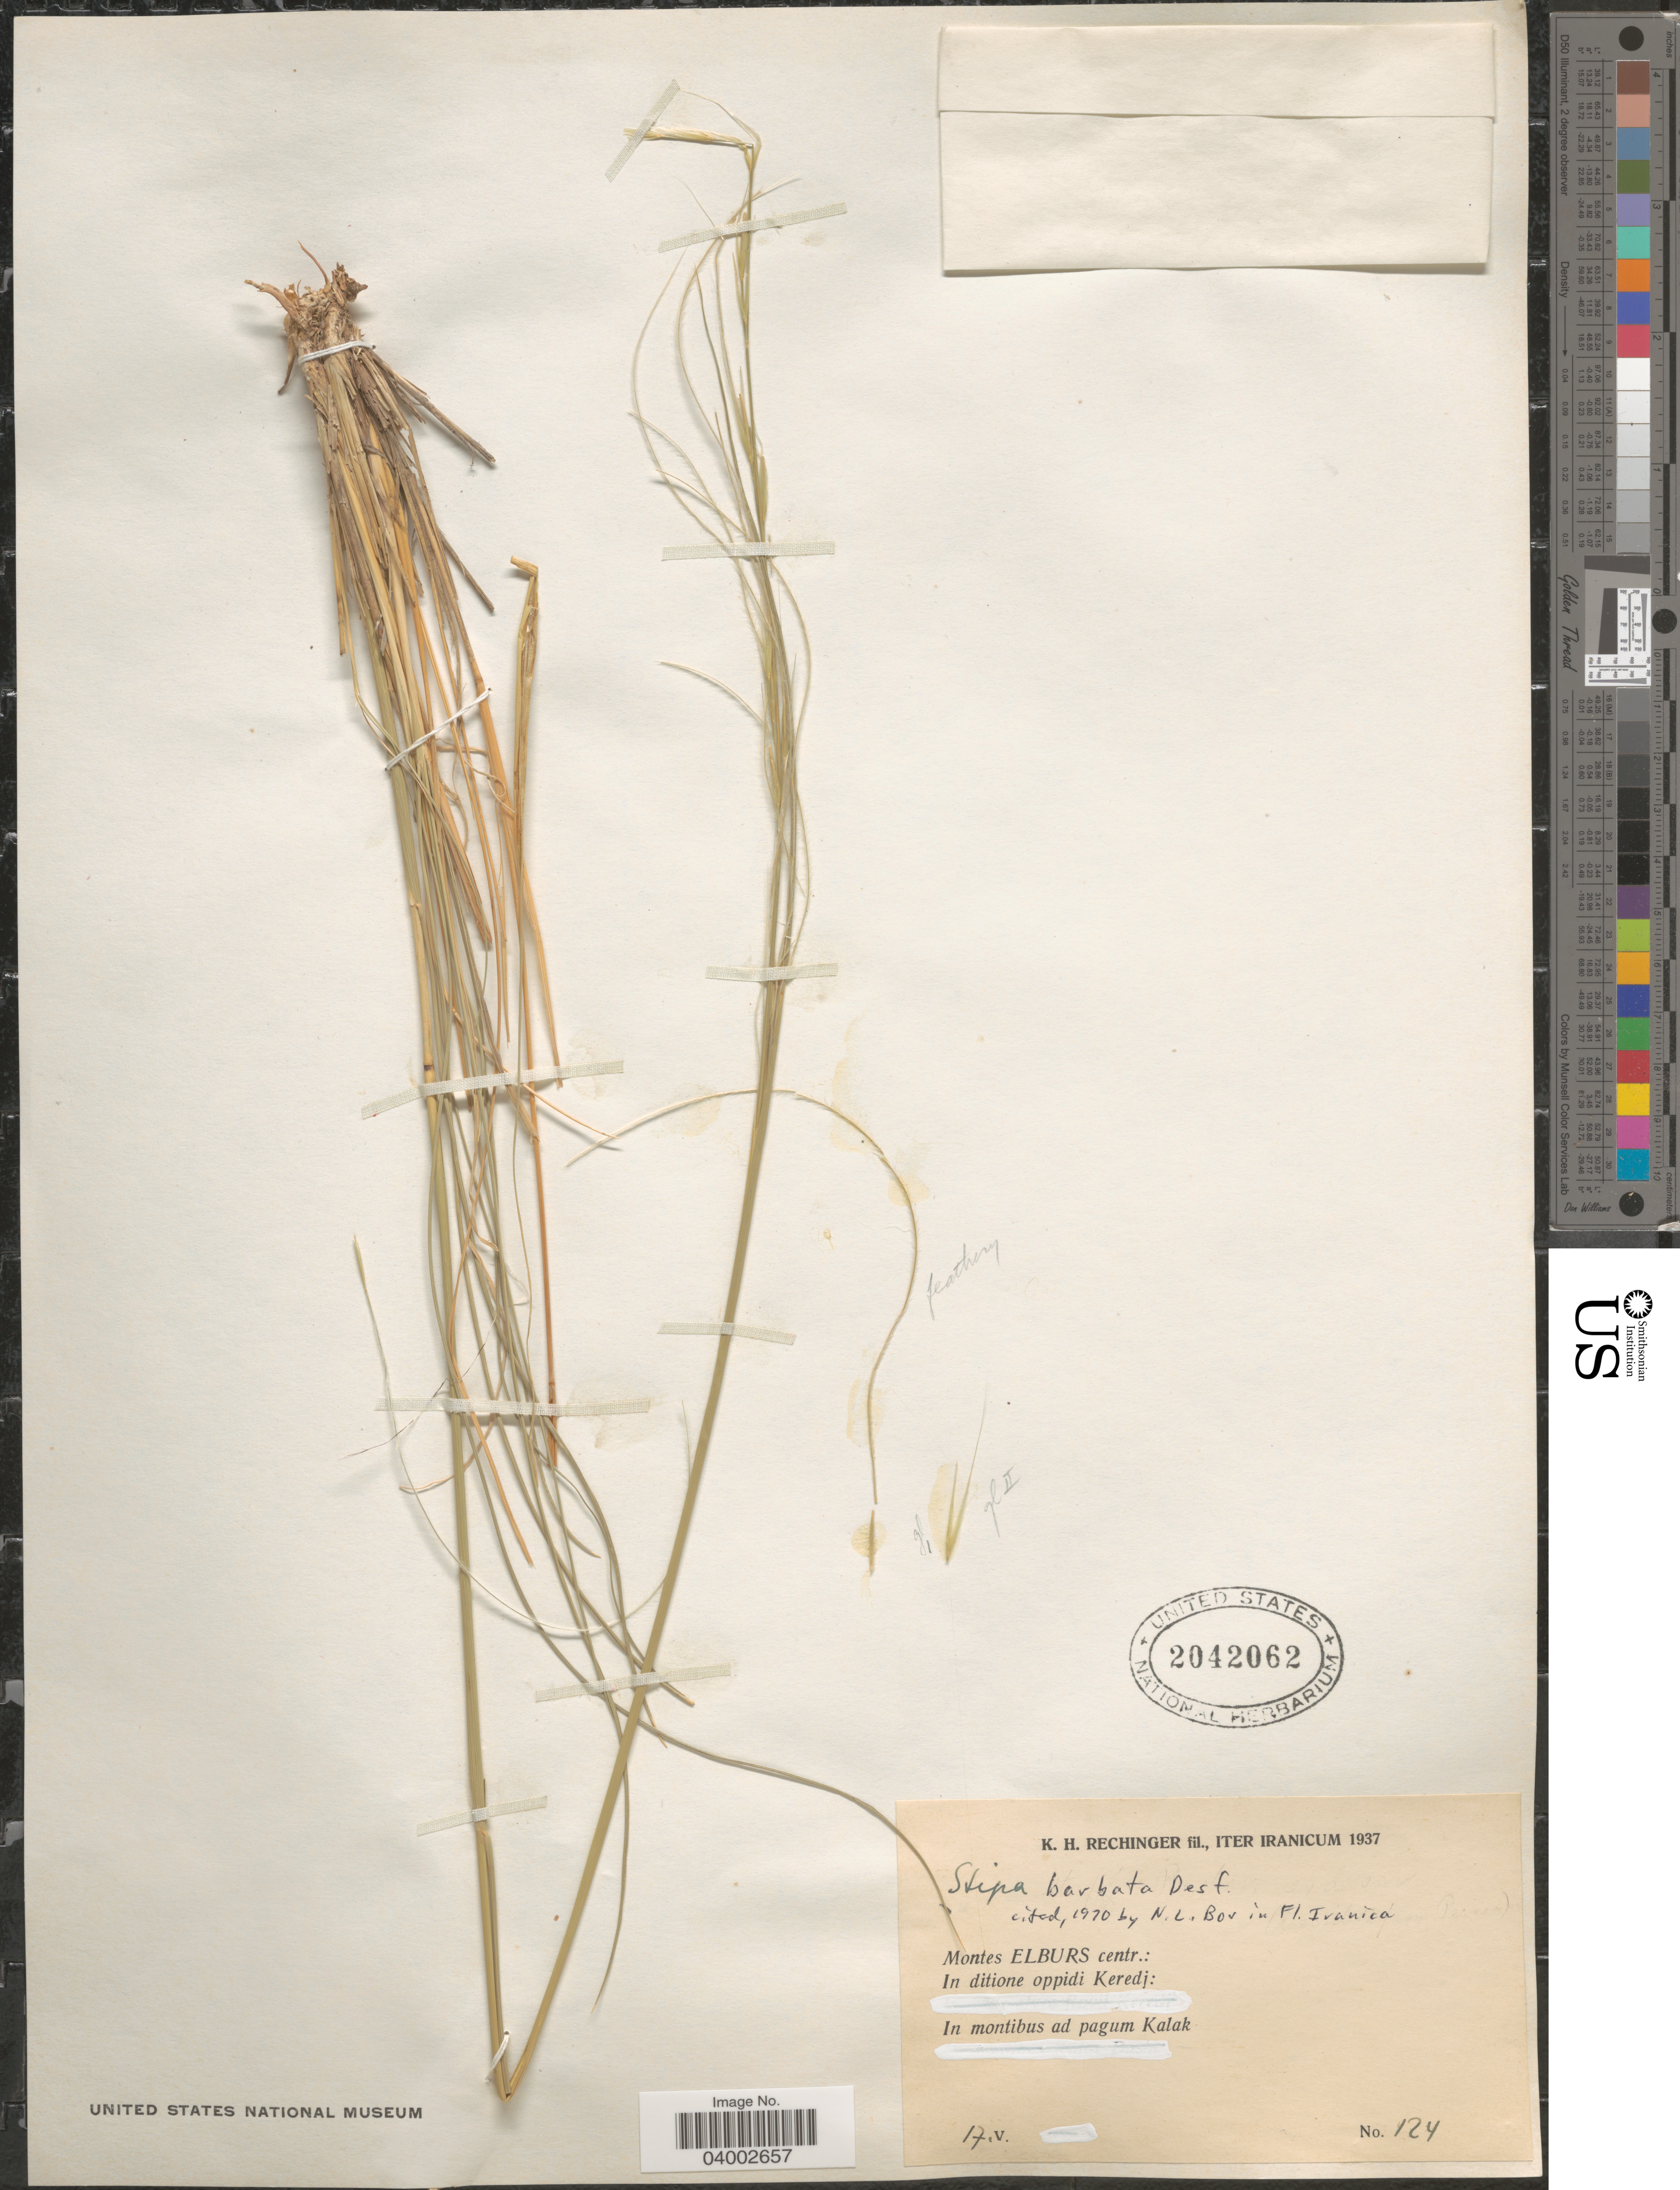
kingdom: Plantae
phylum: Tracheophyta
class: Liliopsida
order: Poales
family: Poaceae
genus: Stipa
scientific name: Stipa barbata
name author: Michx.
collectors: K. H. Rechinger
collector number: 124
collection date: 1937-05-17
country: Iran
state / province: Alborz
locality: Montes Elburs centr.: In ditione oppidi Keredj: In montibus ad pagum Kalak.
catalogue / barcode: US 2042062